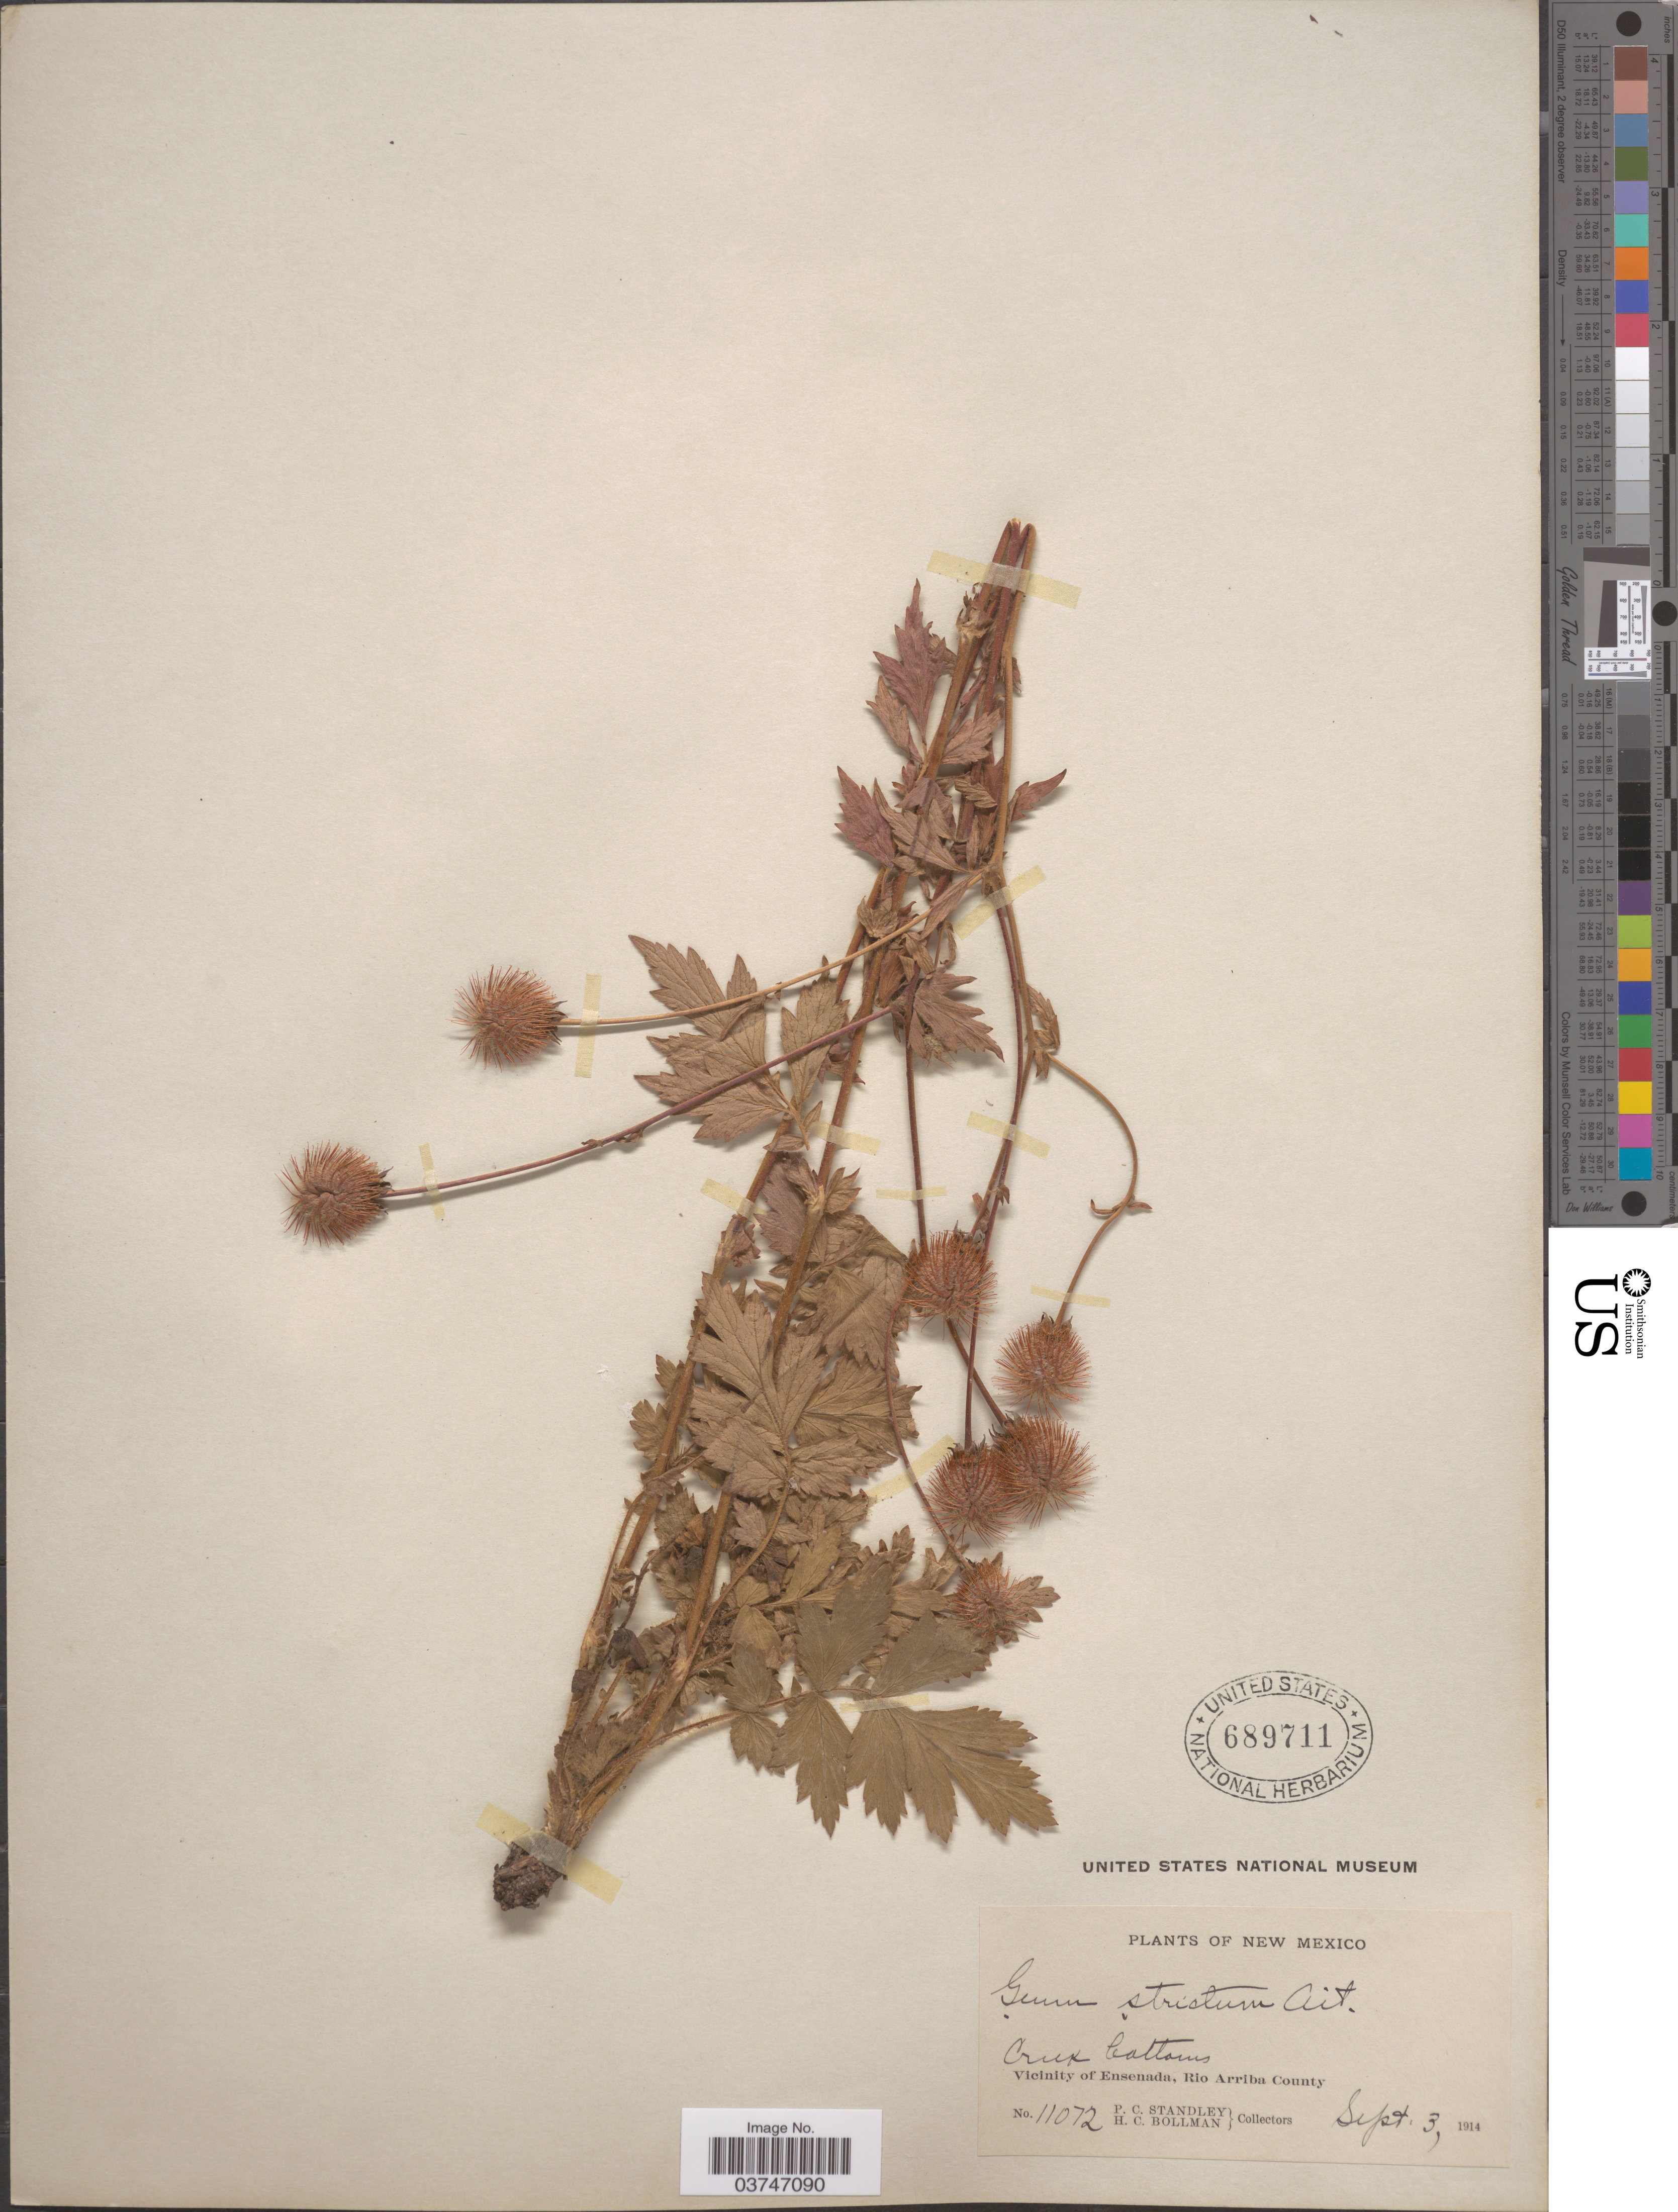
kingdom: Plantae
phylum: Tracheophyta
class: Magnoliopsida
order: Rosales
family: Rosaceae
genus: Geum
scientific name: Geum aleppicum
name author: Jacq.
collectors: P. C. Standley & H. C. Bollman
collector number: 11072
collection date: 1914-09-03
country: United States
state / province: New Mexico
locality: Creek bottoms. Vicinity of Ensenada, Rio Arriba County.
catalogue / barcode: US 689711